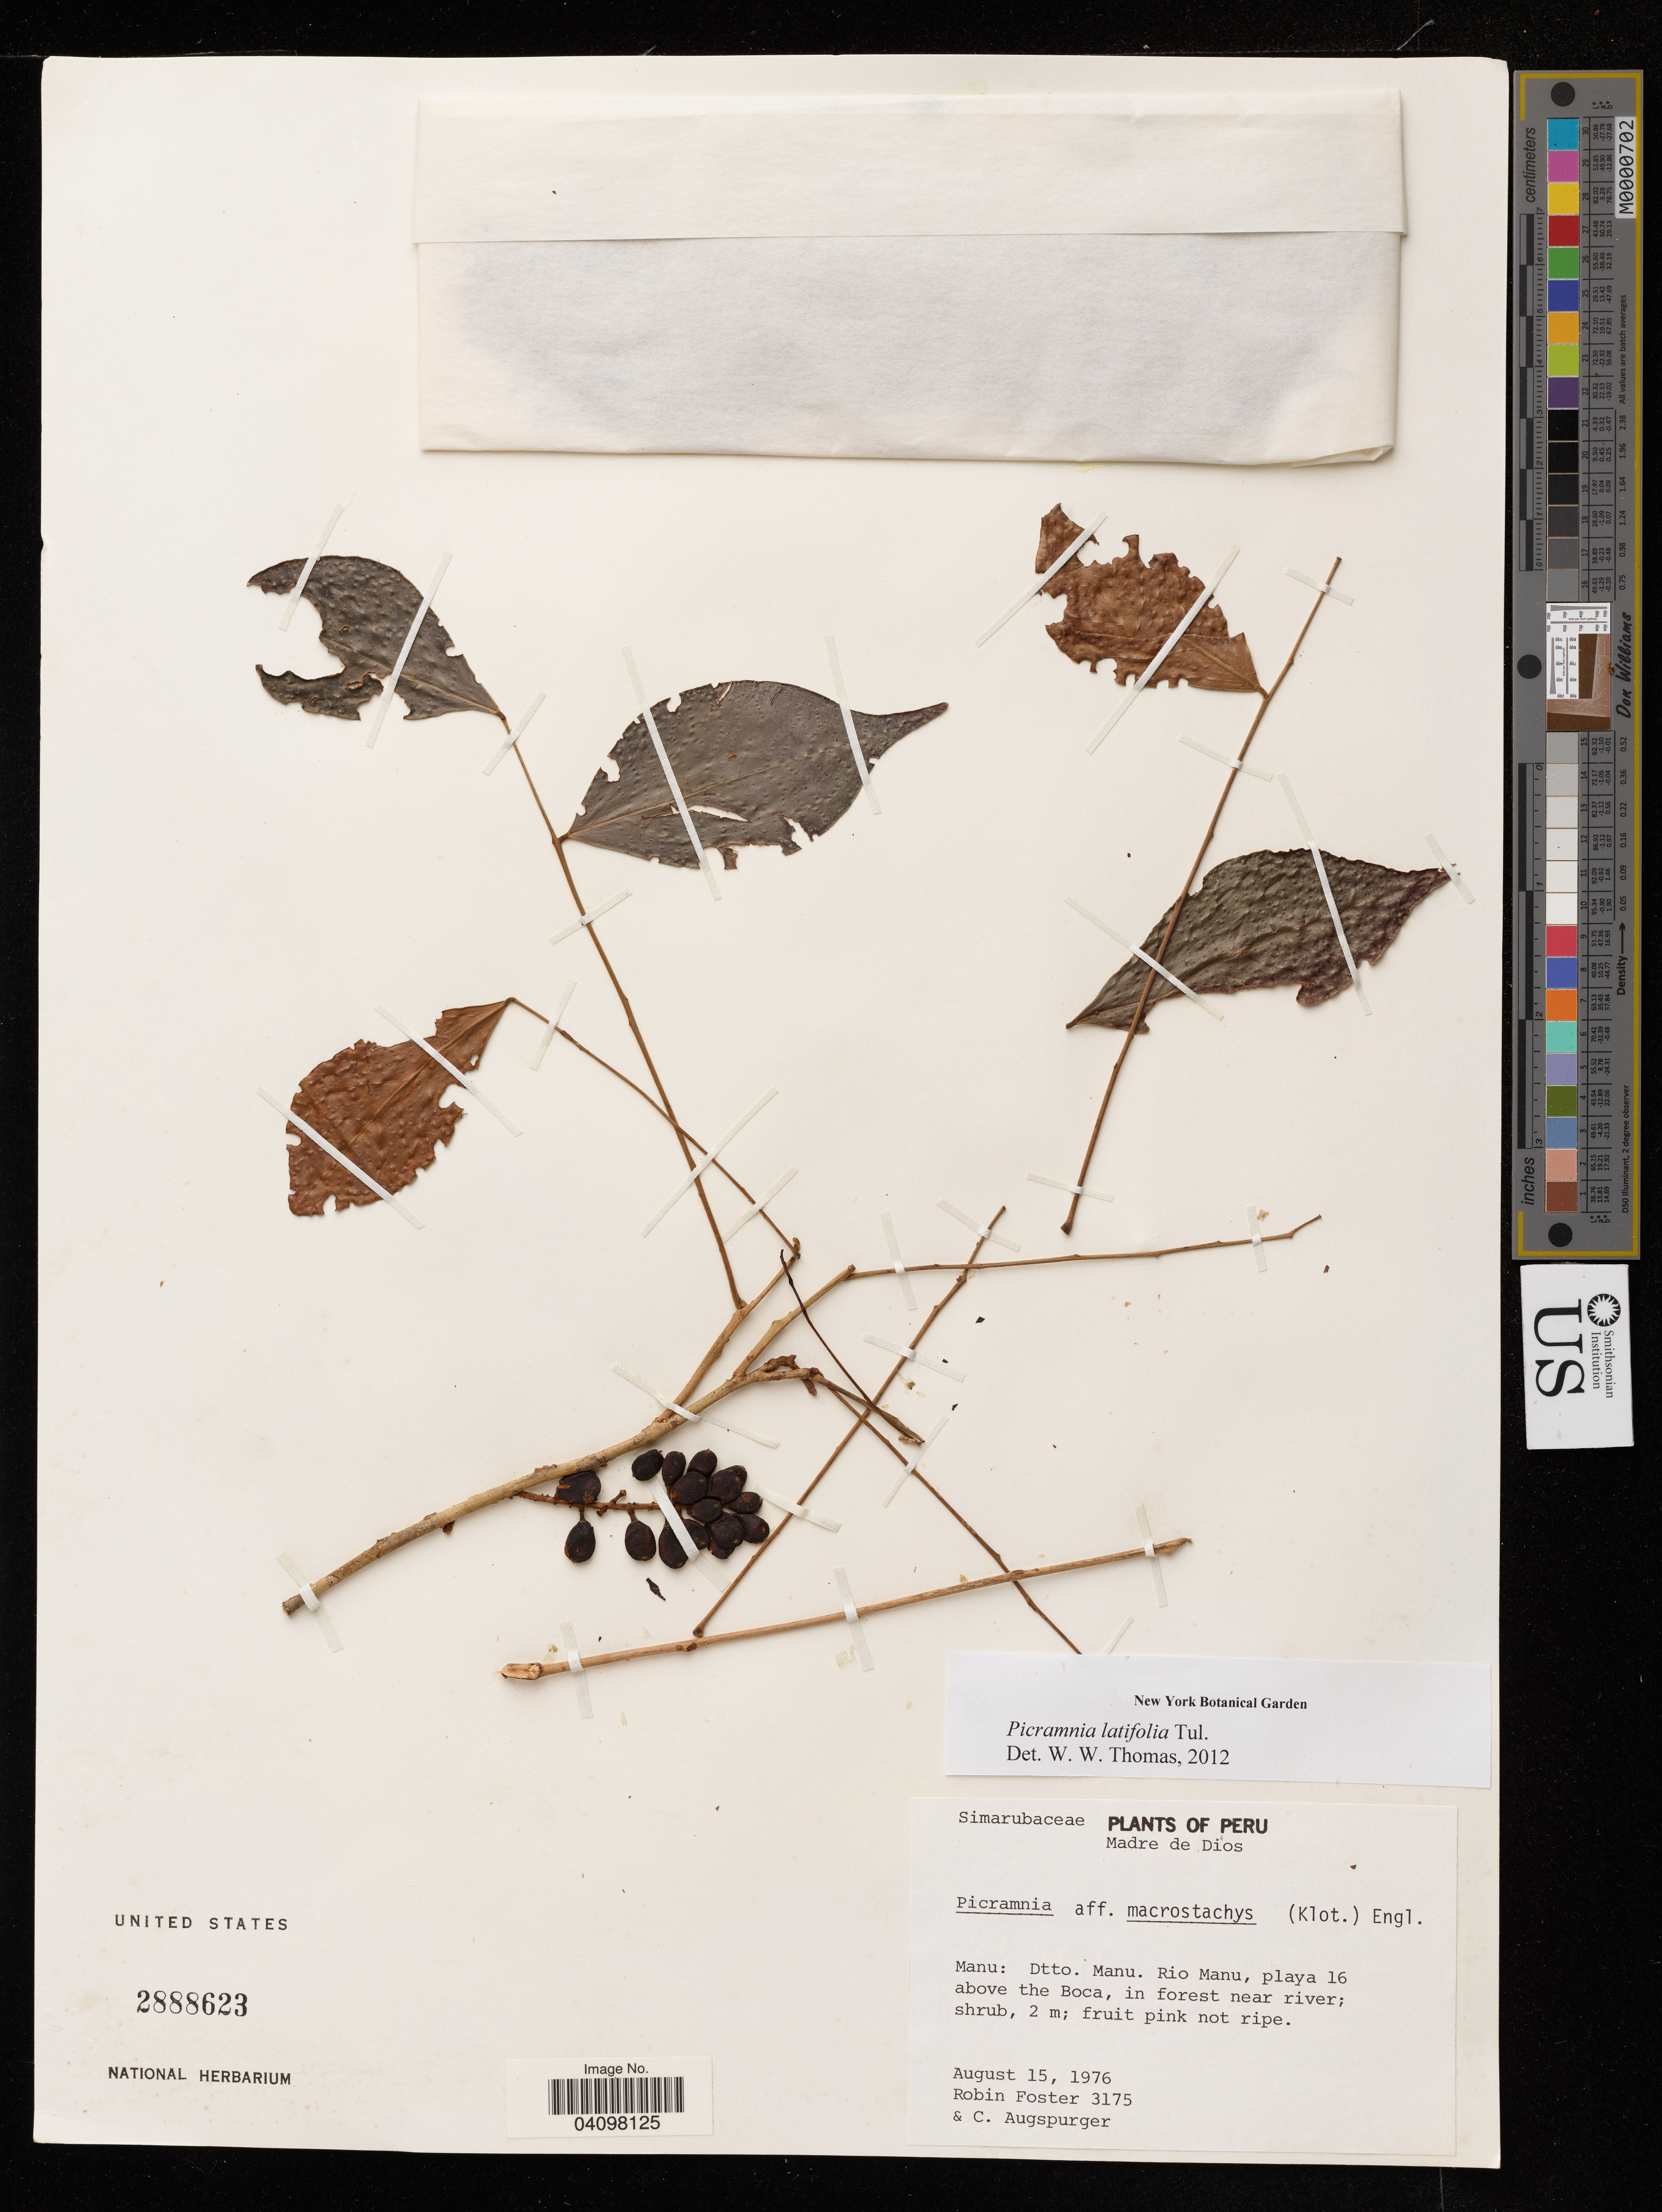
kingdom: Plantae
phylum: Tracheophyta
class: Magnoliopsida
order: Picramniales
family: Picramniaceae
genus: Picramnia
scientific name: Picramnia latifolia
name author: Tul.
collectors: R. Foster & C. Augspurger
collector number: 3175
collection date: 1976-08-15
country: Peru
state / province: Madre de Dios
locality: Manu: Dtto. Manu. Rio Manu, playa 16 above the Boca.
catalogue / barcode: US 2888623